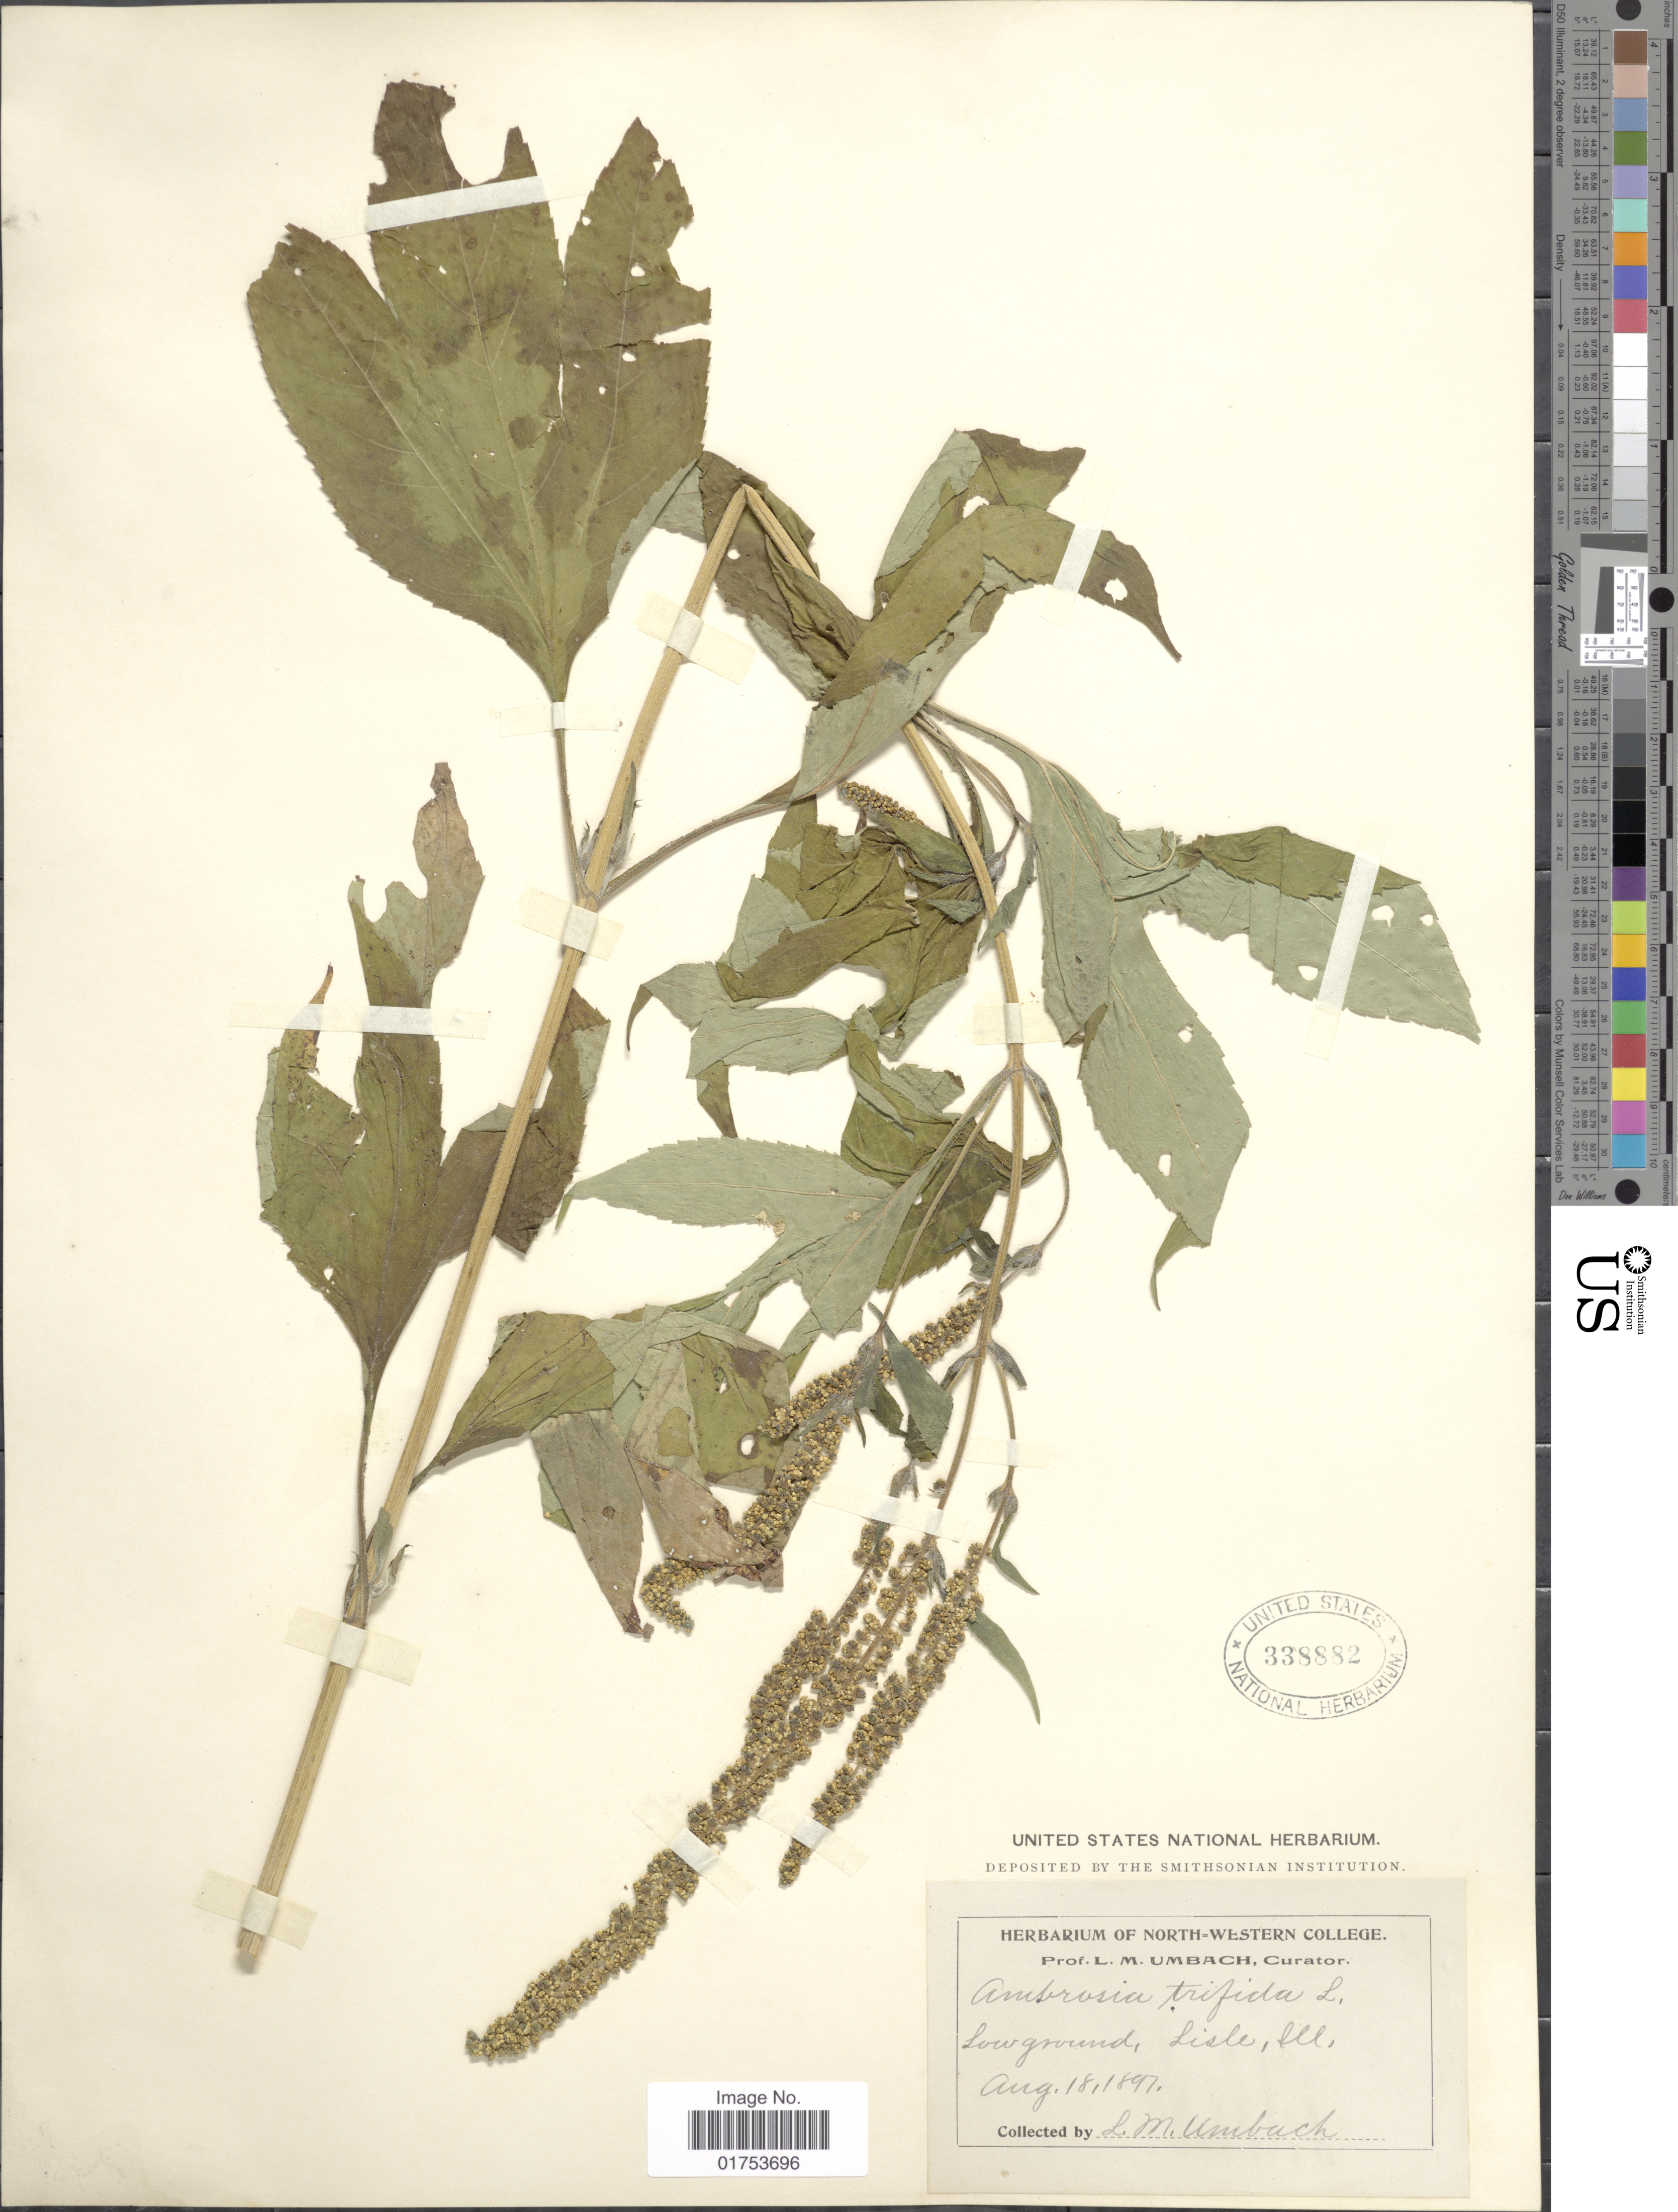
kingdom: Plantae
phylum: Tracheophyta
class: Magnoliopsida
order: Asterales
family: Asteraceae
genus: Ambrosia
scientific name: Ambrosia trifida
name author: L.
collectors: L. M. Umbach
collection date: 1897-08-18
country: United States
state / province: Illinois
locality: Lisle, Ill.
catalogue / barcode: US 338882